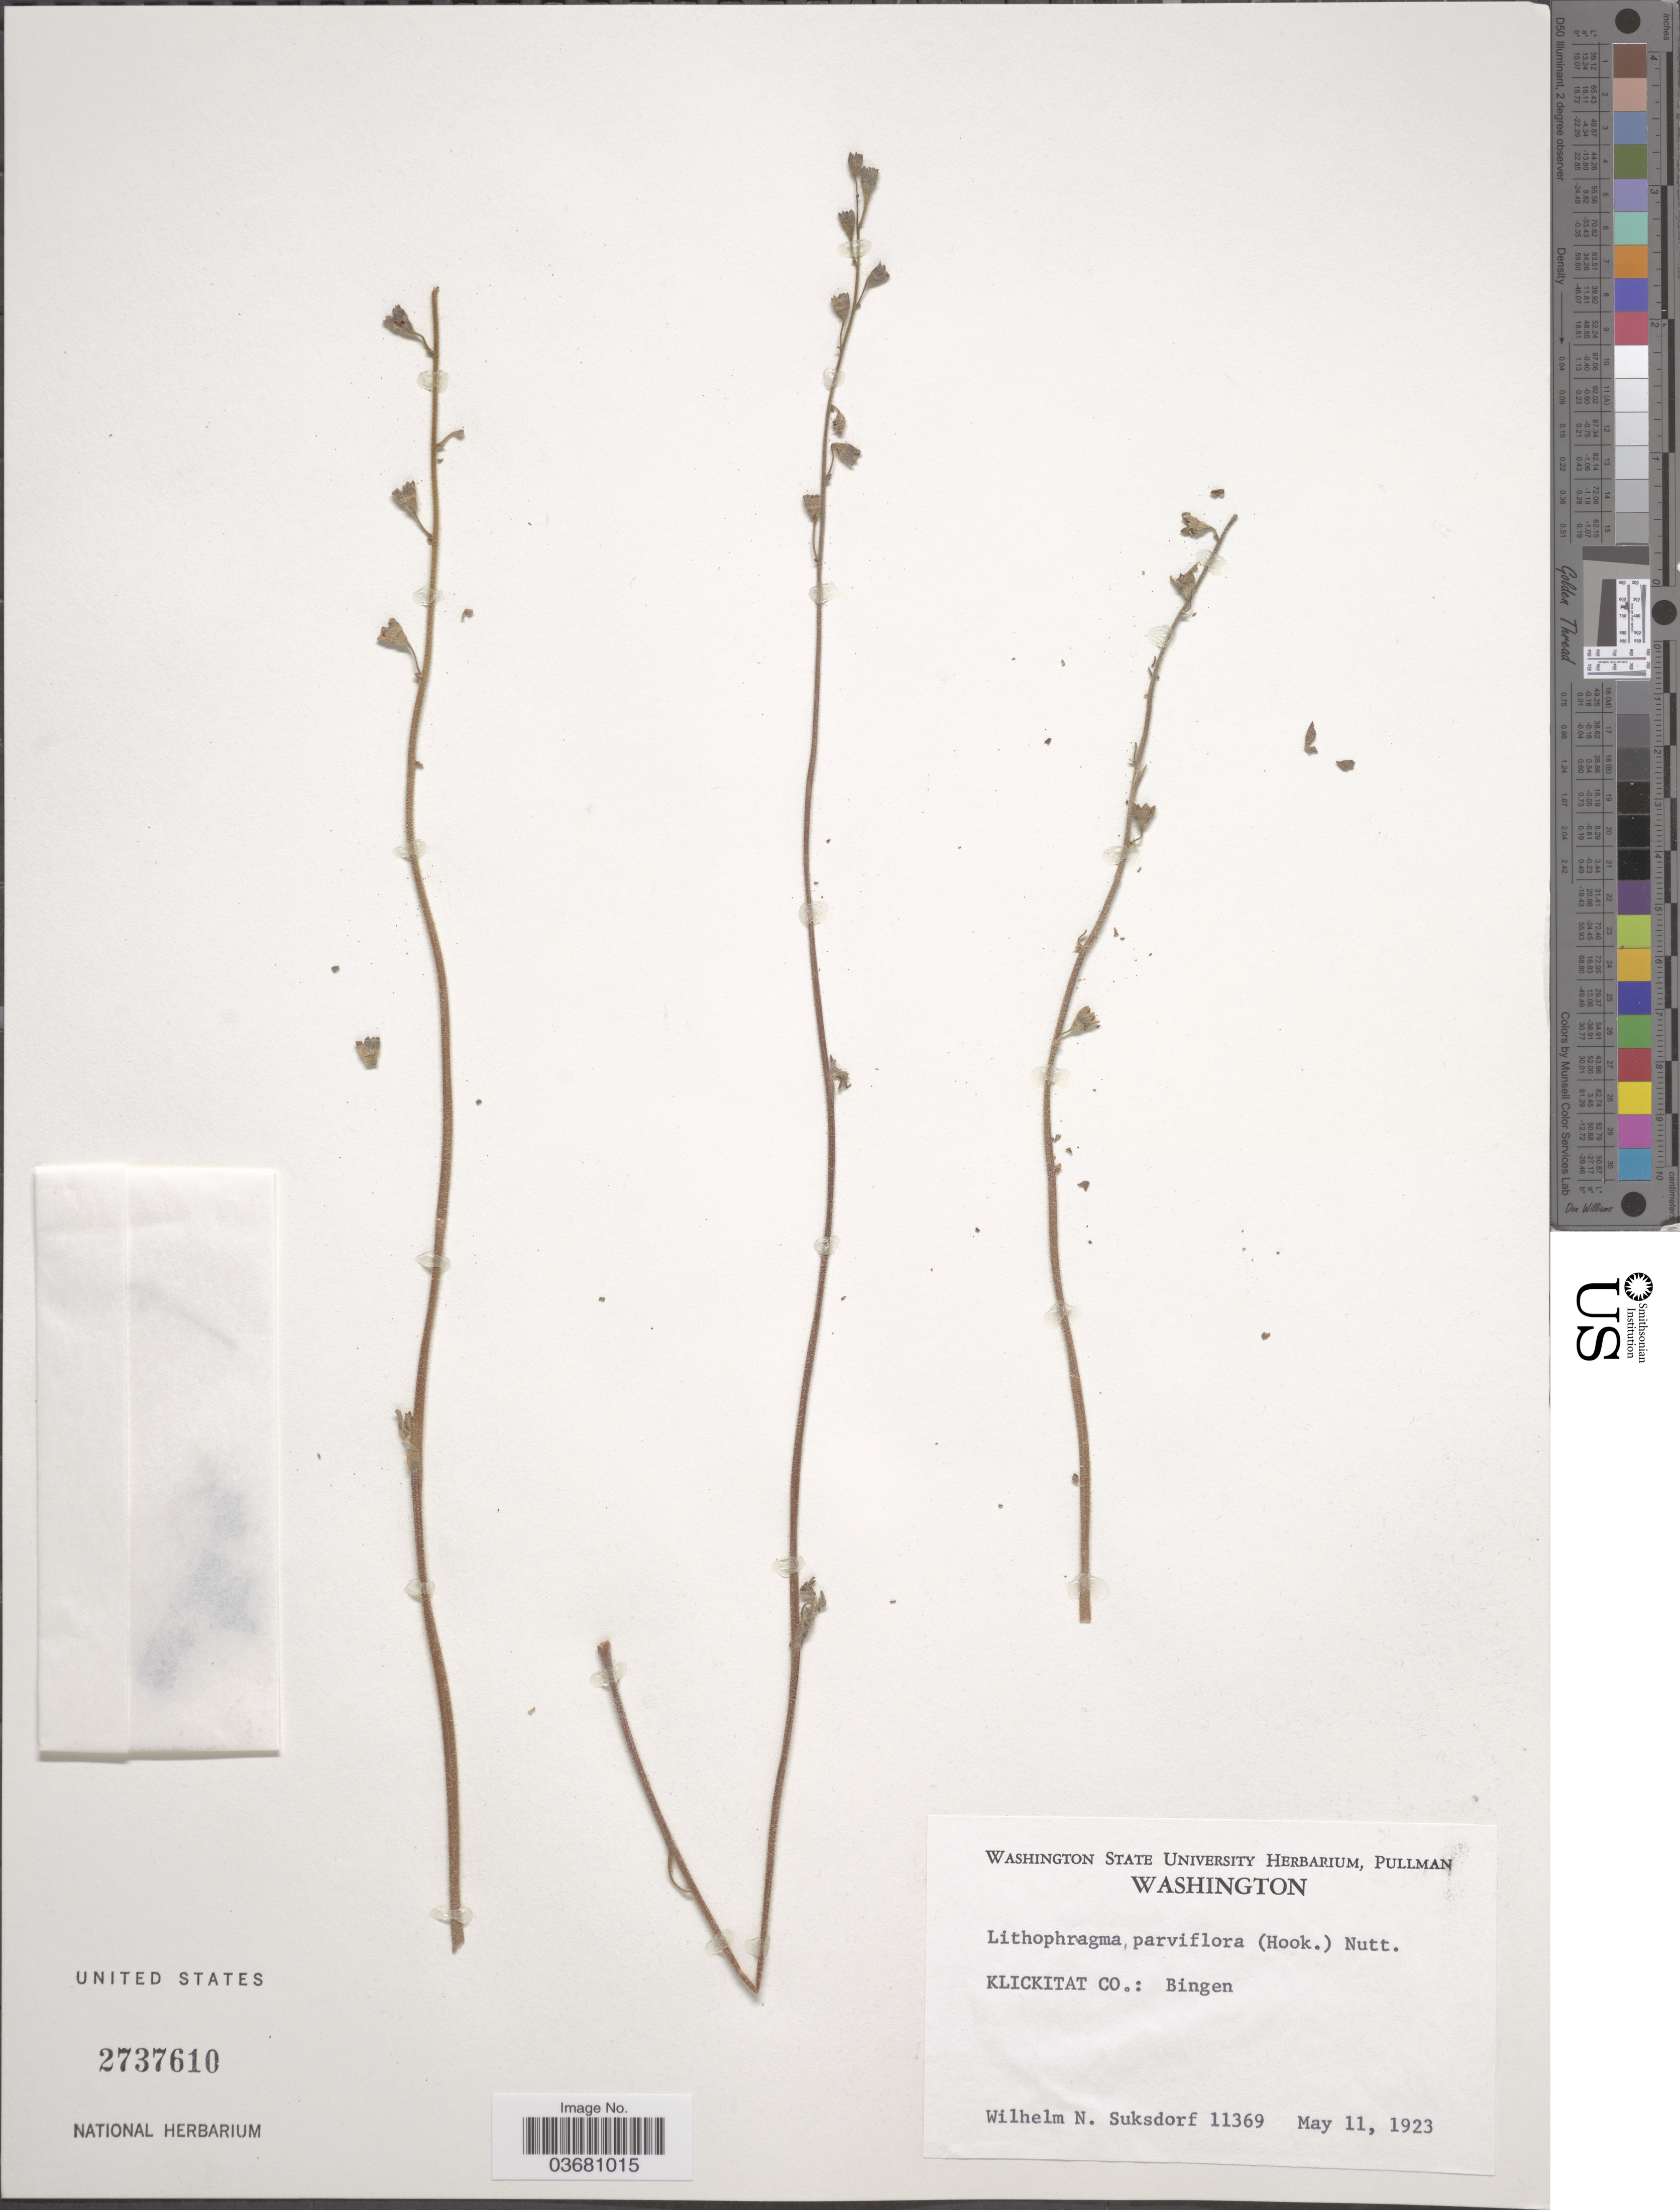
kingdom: Plantae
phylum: Tracheophyta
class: Magnoliopsida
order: Saxifragales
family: Saxifragaceae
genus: Lithophragma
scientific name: Lithophragma parviflorum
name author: (Hook.) Nutt.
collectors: W. N. Suksdorf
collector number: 11369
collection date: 1923-05-11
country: United States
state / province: Washington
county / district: Klickitat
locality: Klickitat Co.: Bingen.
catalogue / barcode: US 2737610